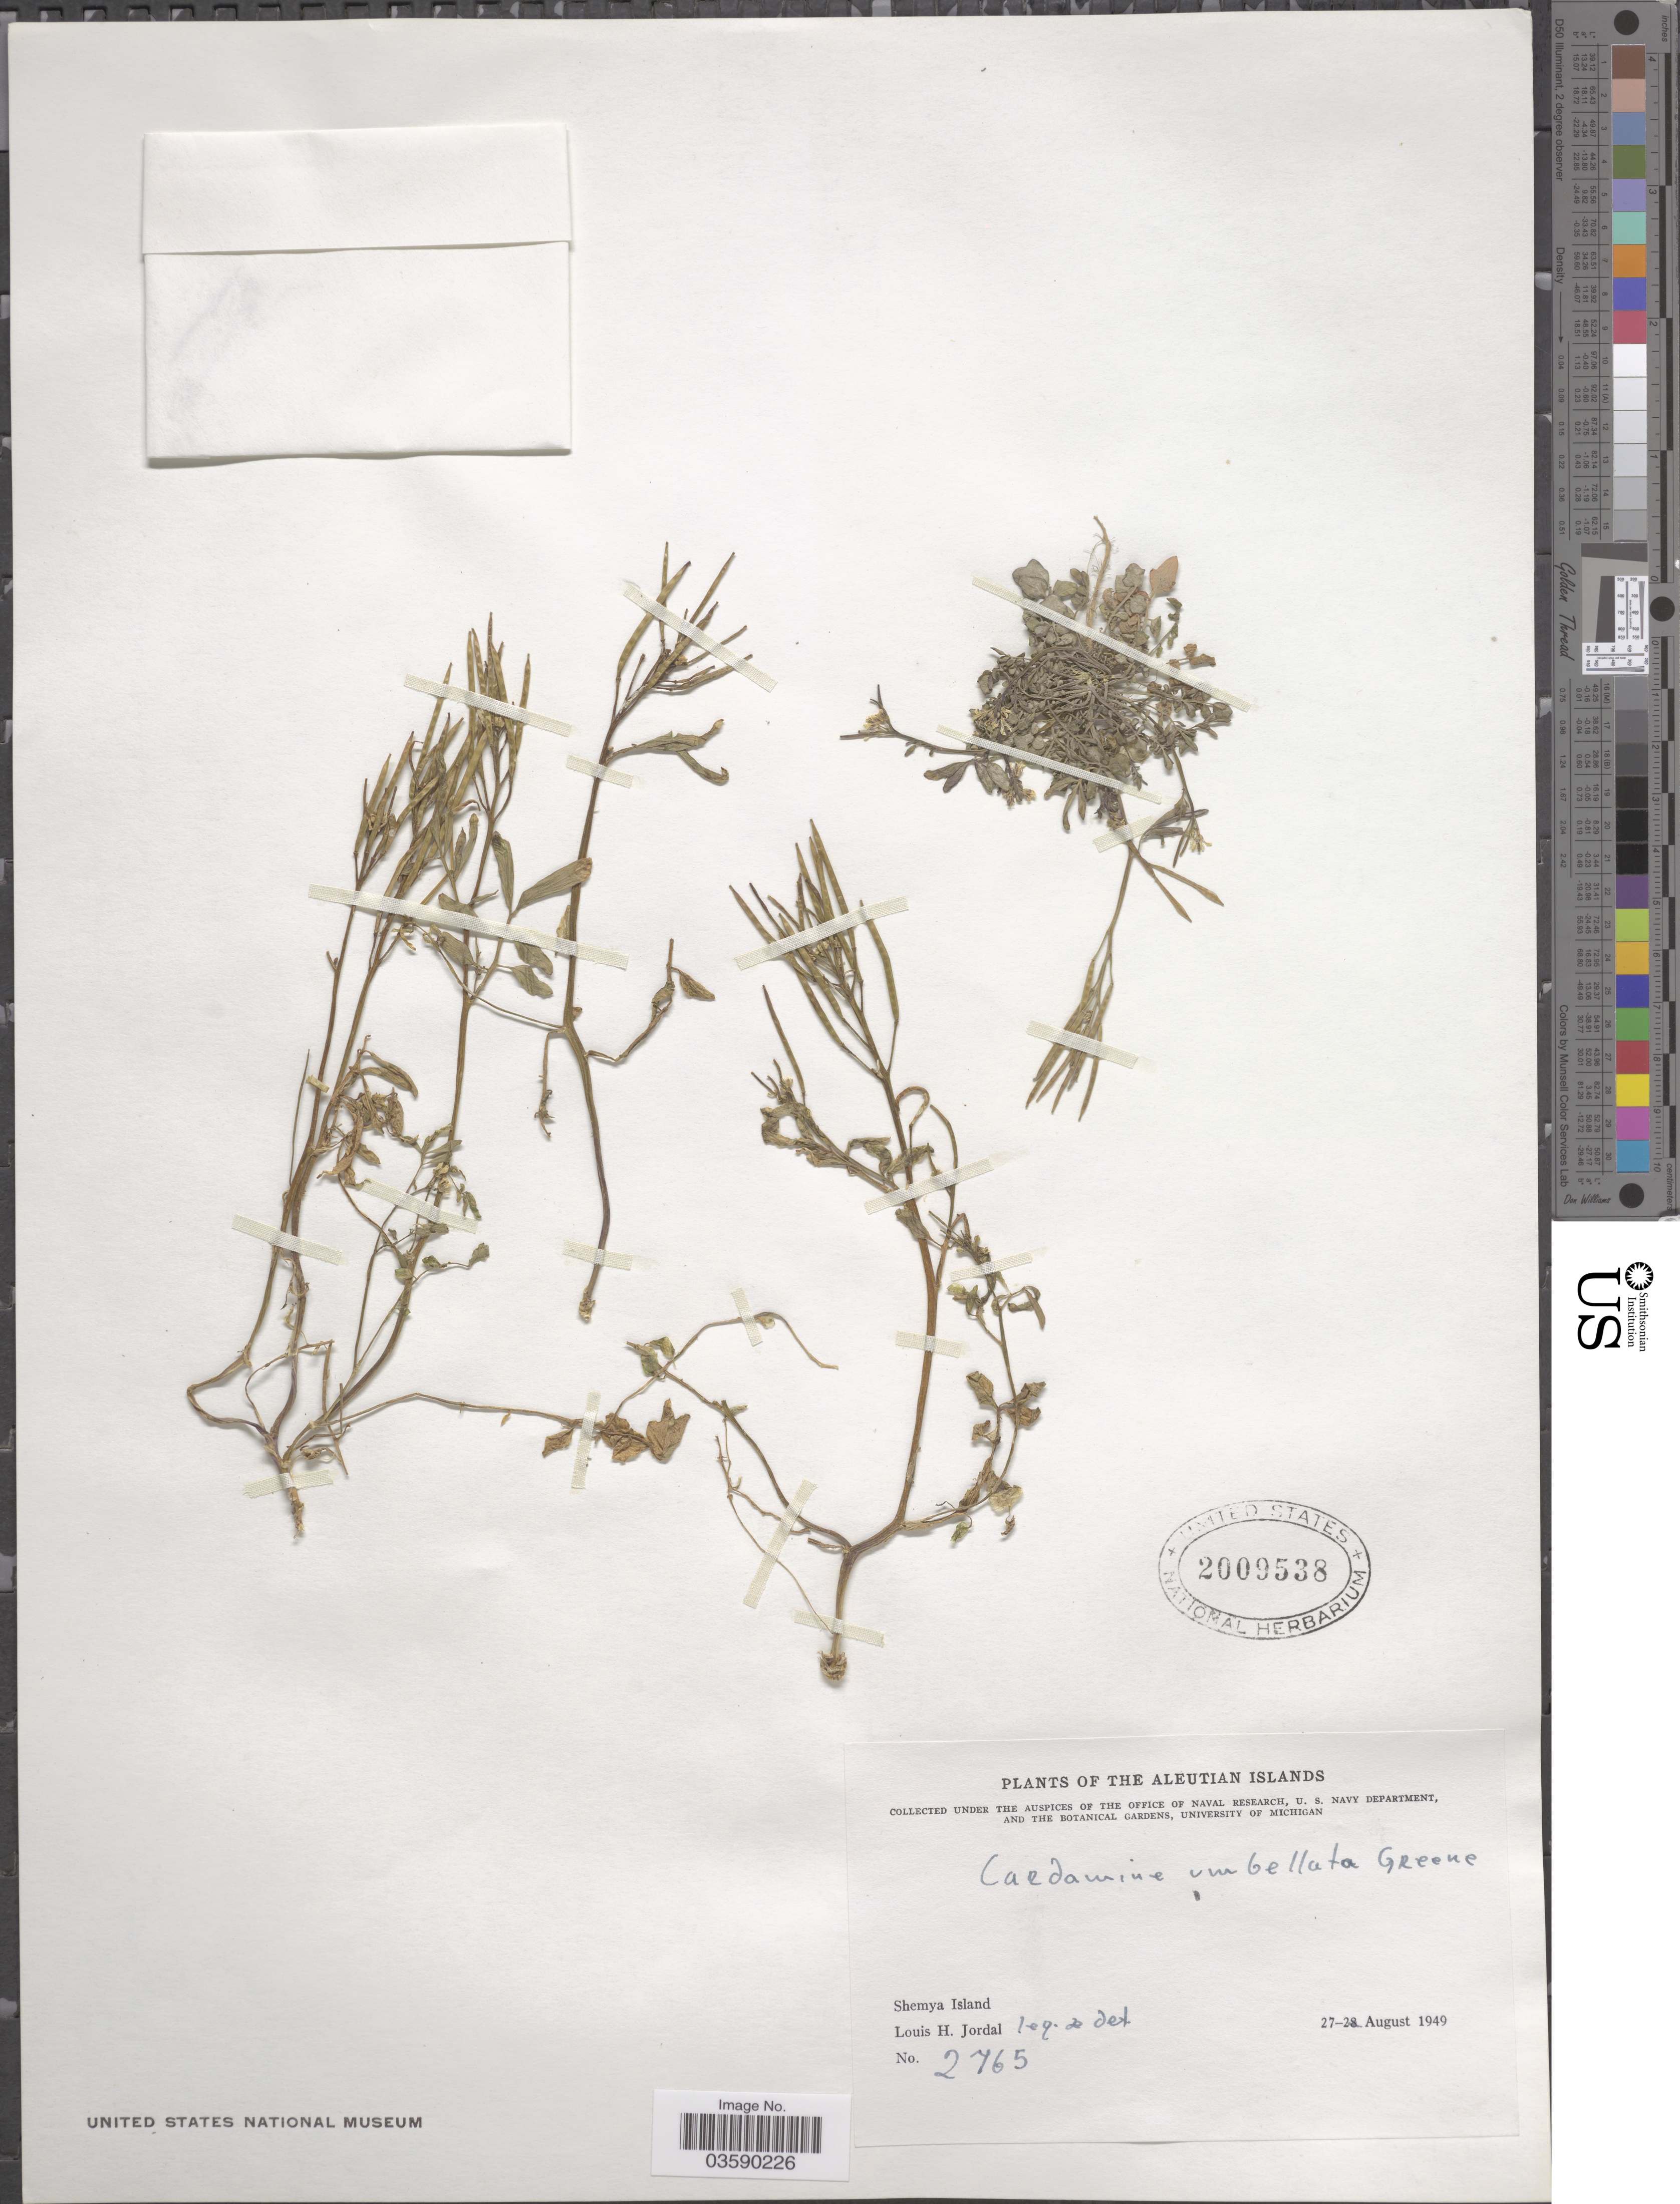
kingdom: Plantae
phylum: Tracheophyta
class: Magnoliopsida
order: Brassicales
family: Brassicaceae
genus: Cardamine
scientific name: Cardamine umbellata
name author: Greene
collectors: L. Jordal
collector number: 2765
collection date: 1949-08-27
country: United States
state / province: Alaska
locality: The Aleutian Islands. Shemya Island.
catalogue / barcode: US 2009538